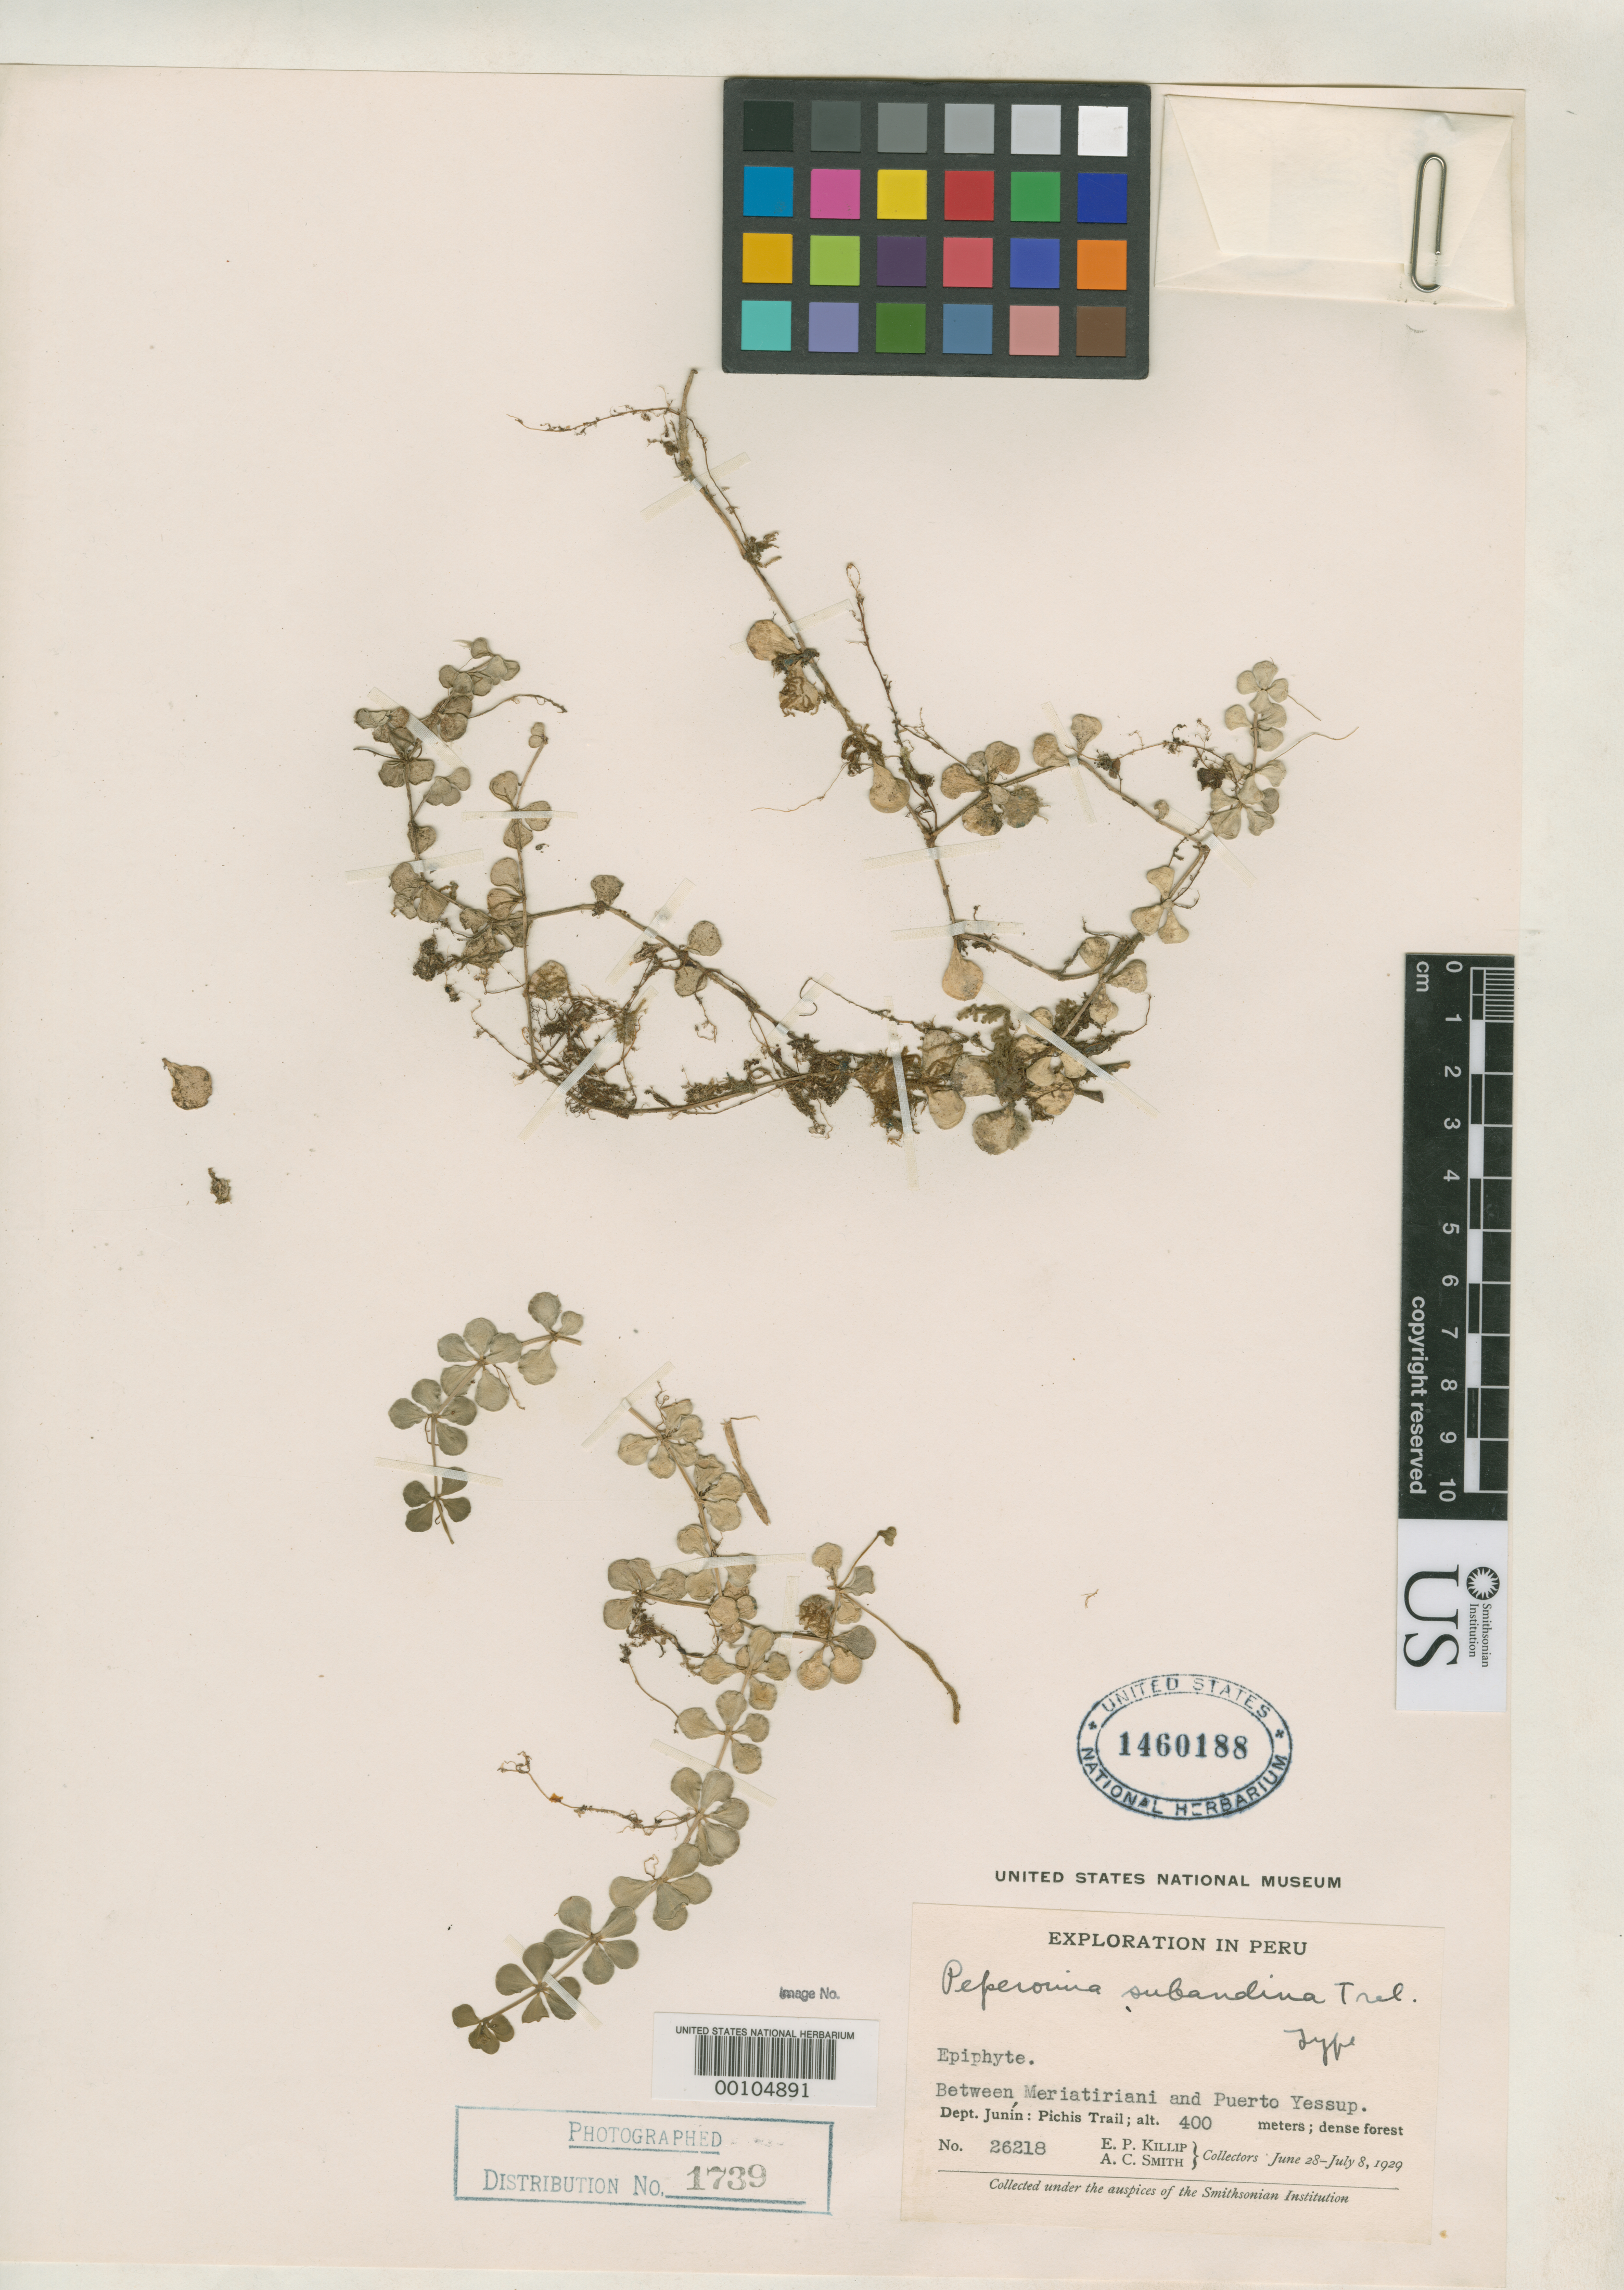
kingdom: Plantae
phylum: Tracheophyta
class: Magnoliopsida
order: Piperales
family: Piperaceae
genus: Peperomia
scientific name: Peperomia subandina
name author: Trel. in J.F. Macbr.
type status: Holotype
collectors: E. P. Killip & A. C. Smith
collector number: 26218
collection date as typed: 28 Jun 1929 to 08 Jul 1929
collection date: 1929-06-28/1929-07-08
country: Peru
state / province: Junín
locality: Pichis Trail, between Meriatiriani and Puerto Yessup.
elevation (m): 400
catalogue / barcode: US 1460188